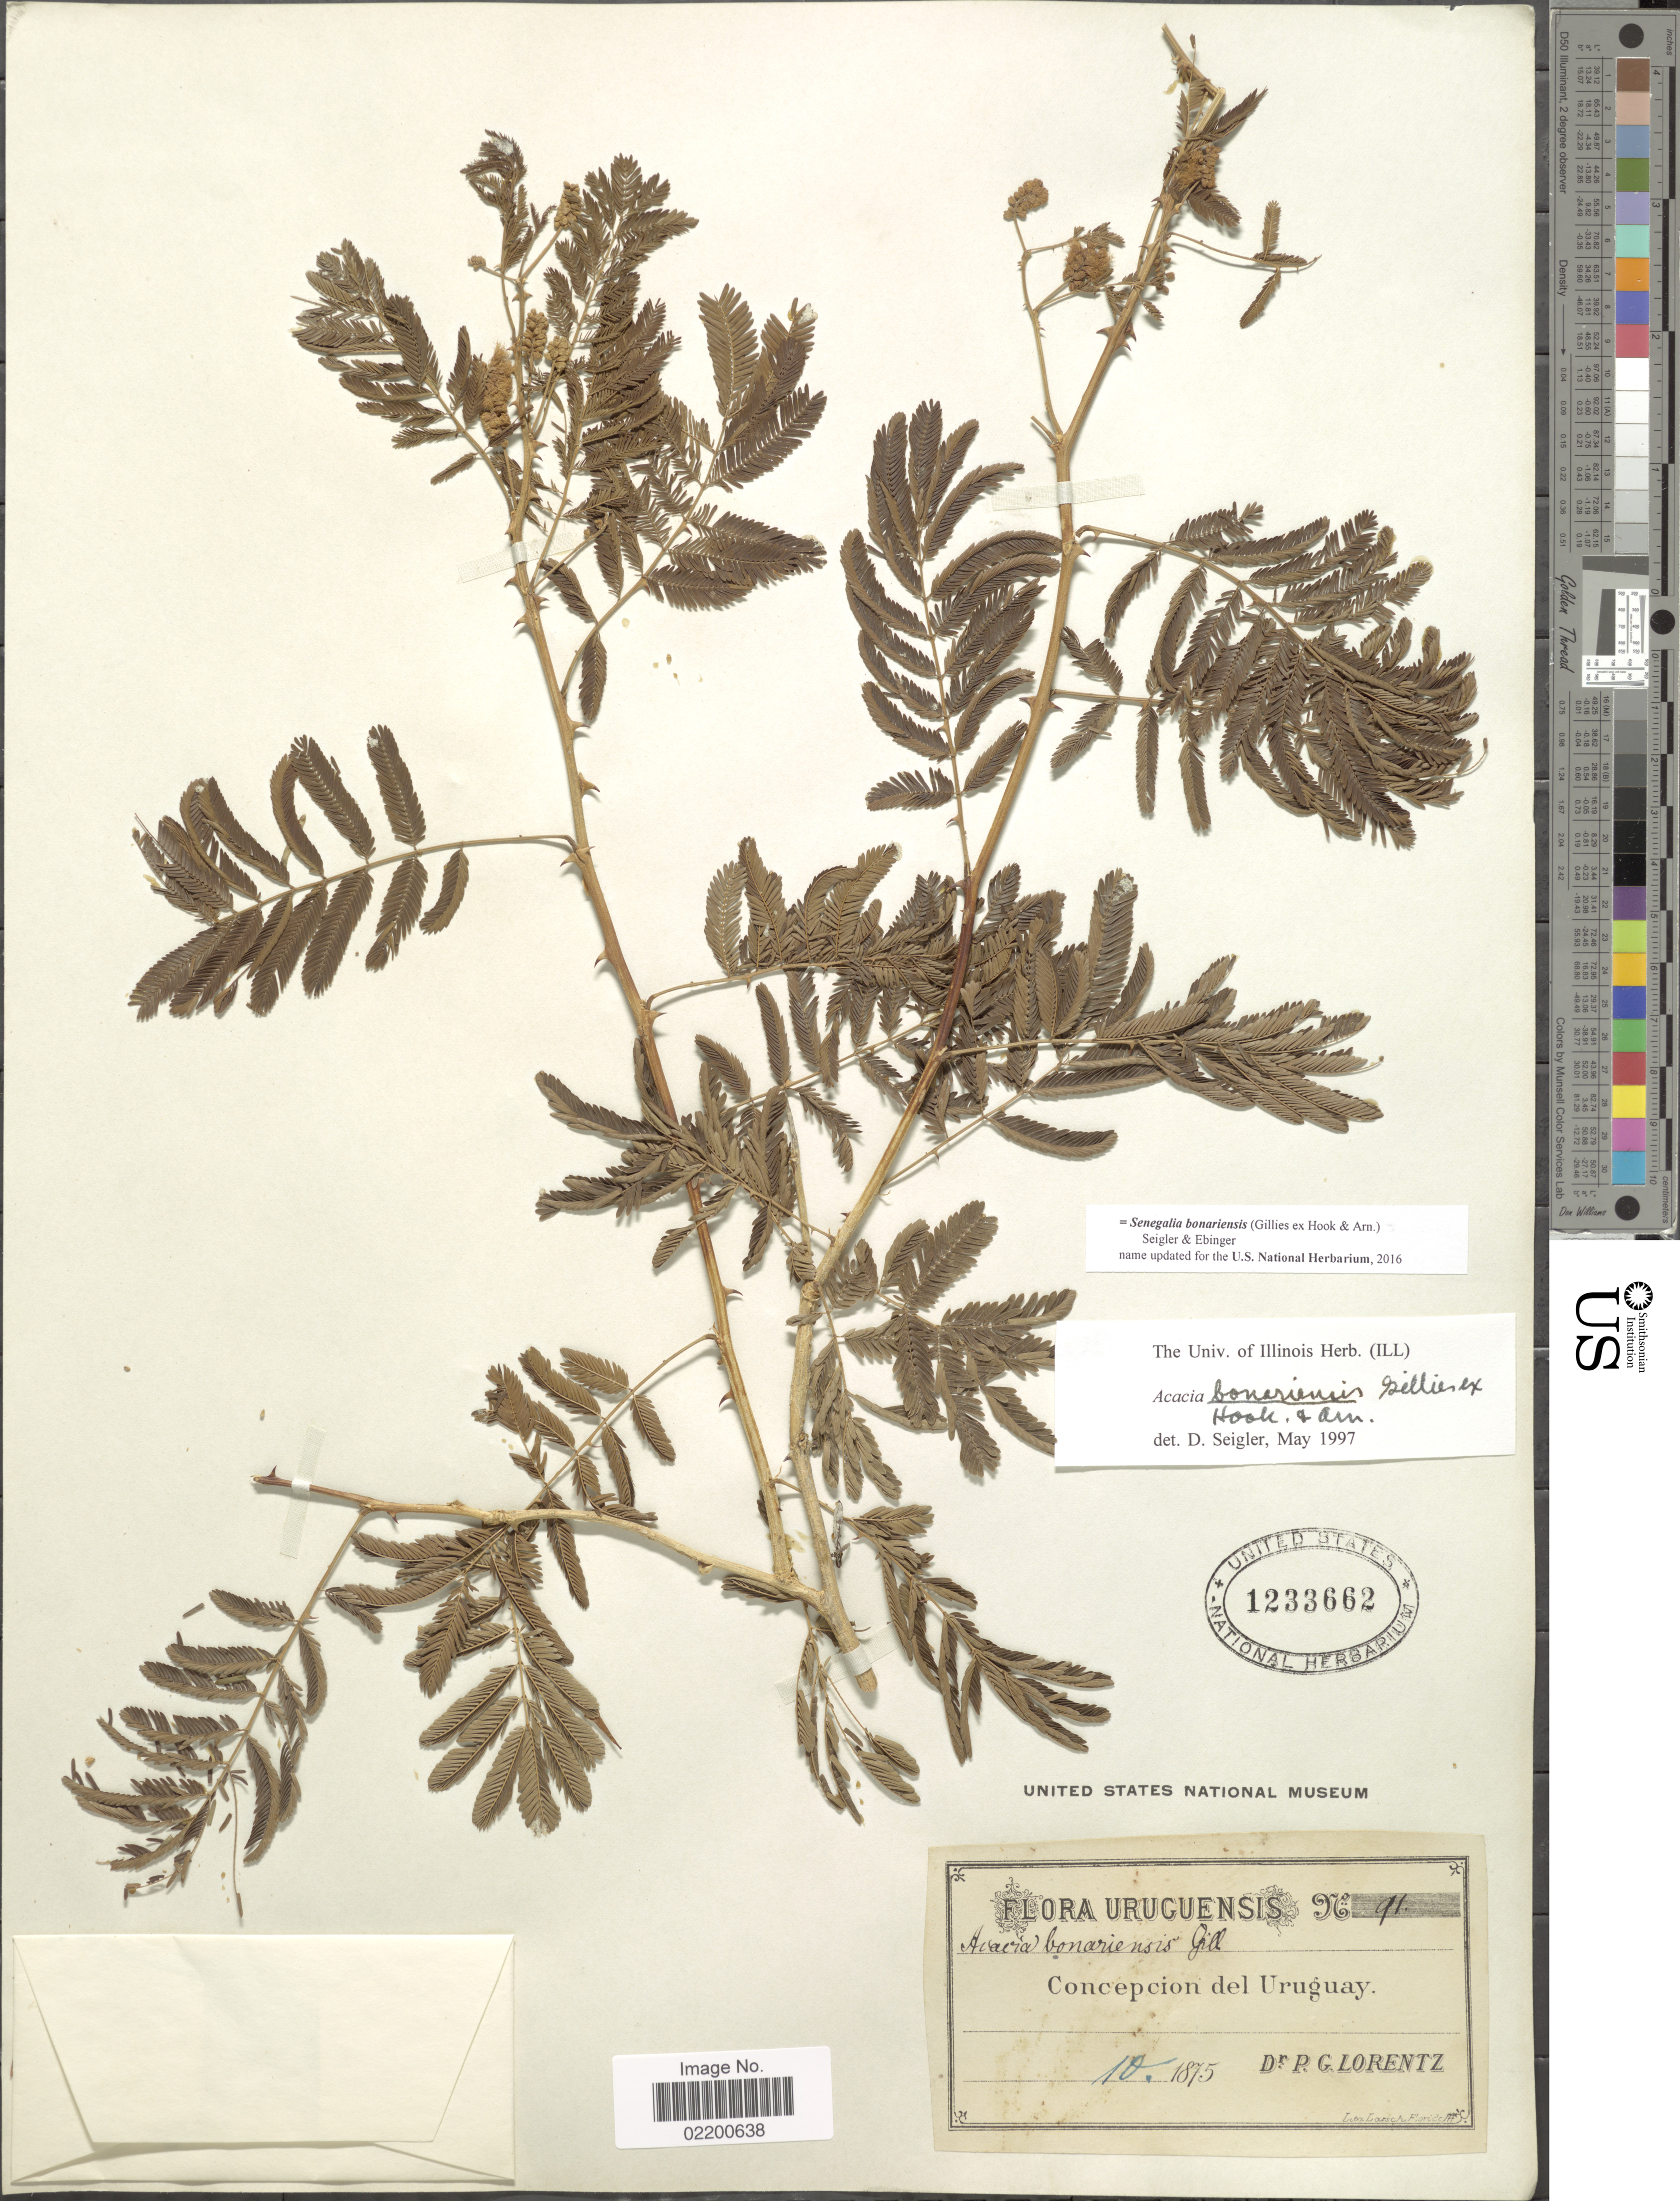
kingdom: Plantae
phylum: Tracheophyta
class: Magnoliopsida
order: Fabales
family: Fabaceae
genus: Senegalia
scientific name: Senegalia bonariensis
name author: (Gillies ex Hook. & Arn.) Seigler & Ebinger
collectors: P. G. Lorentz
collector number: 91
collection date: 1875-10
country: Uruguay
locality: Concepcion del Uruguay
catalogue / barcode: US 1233662